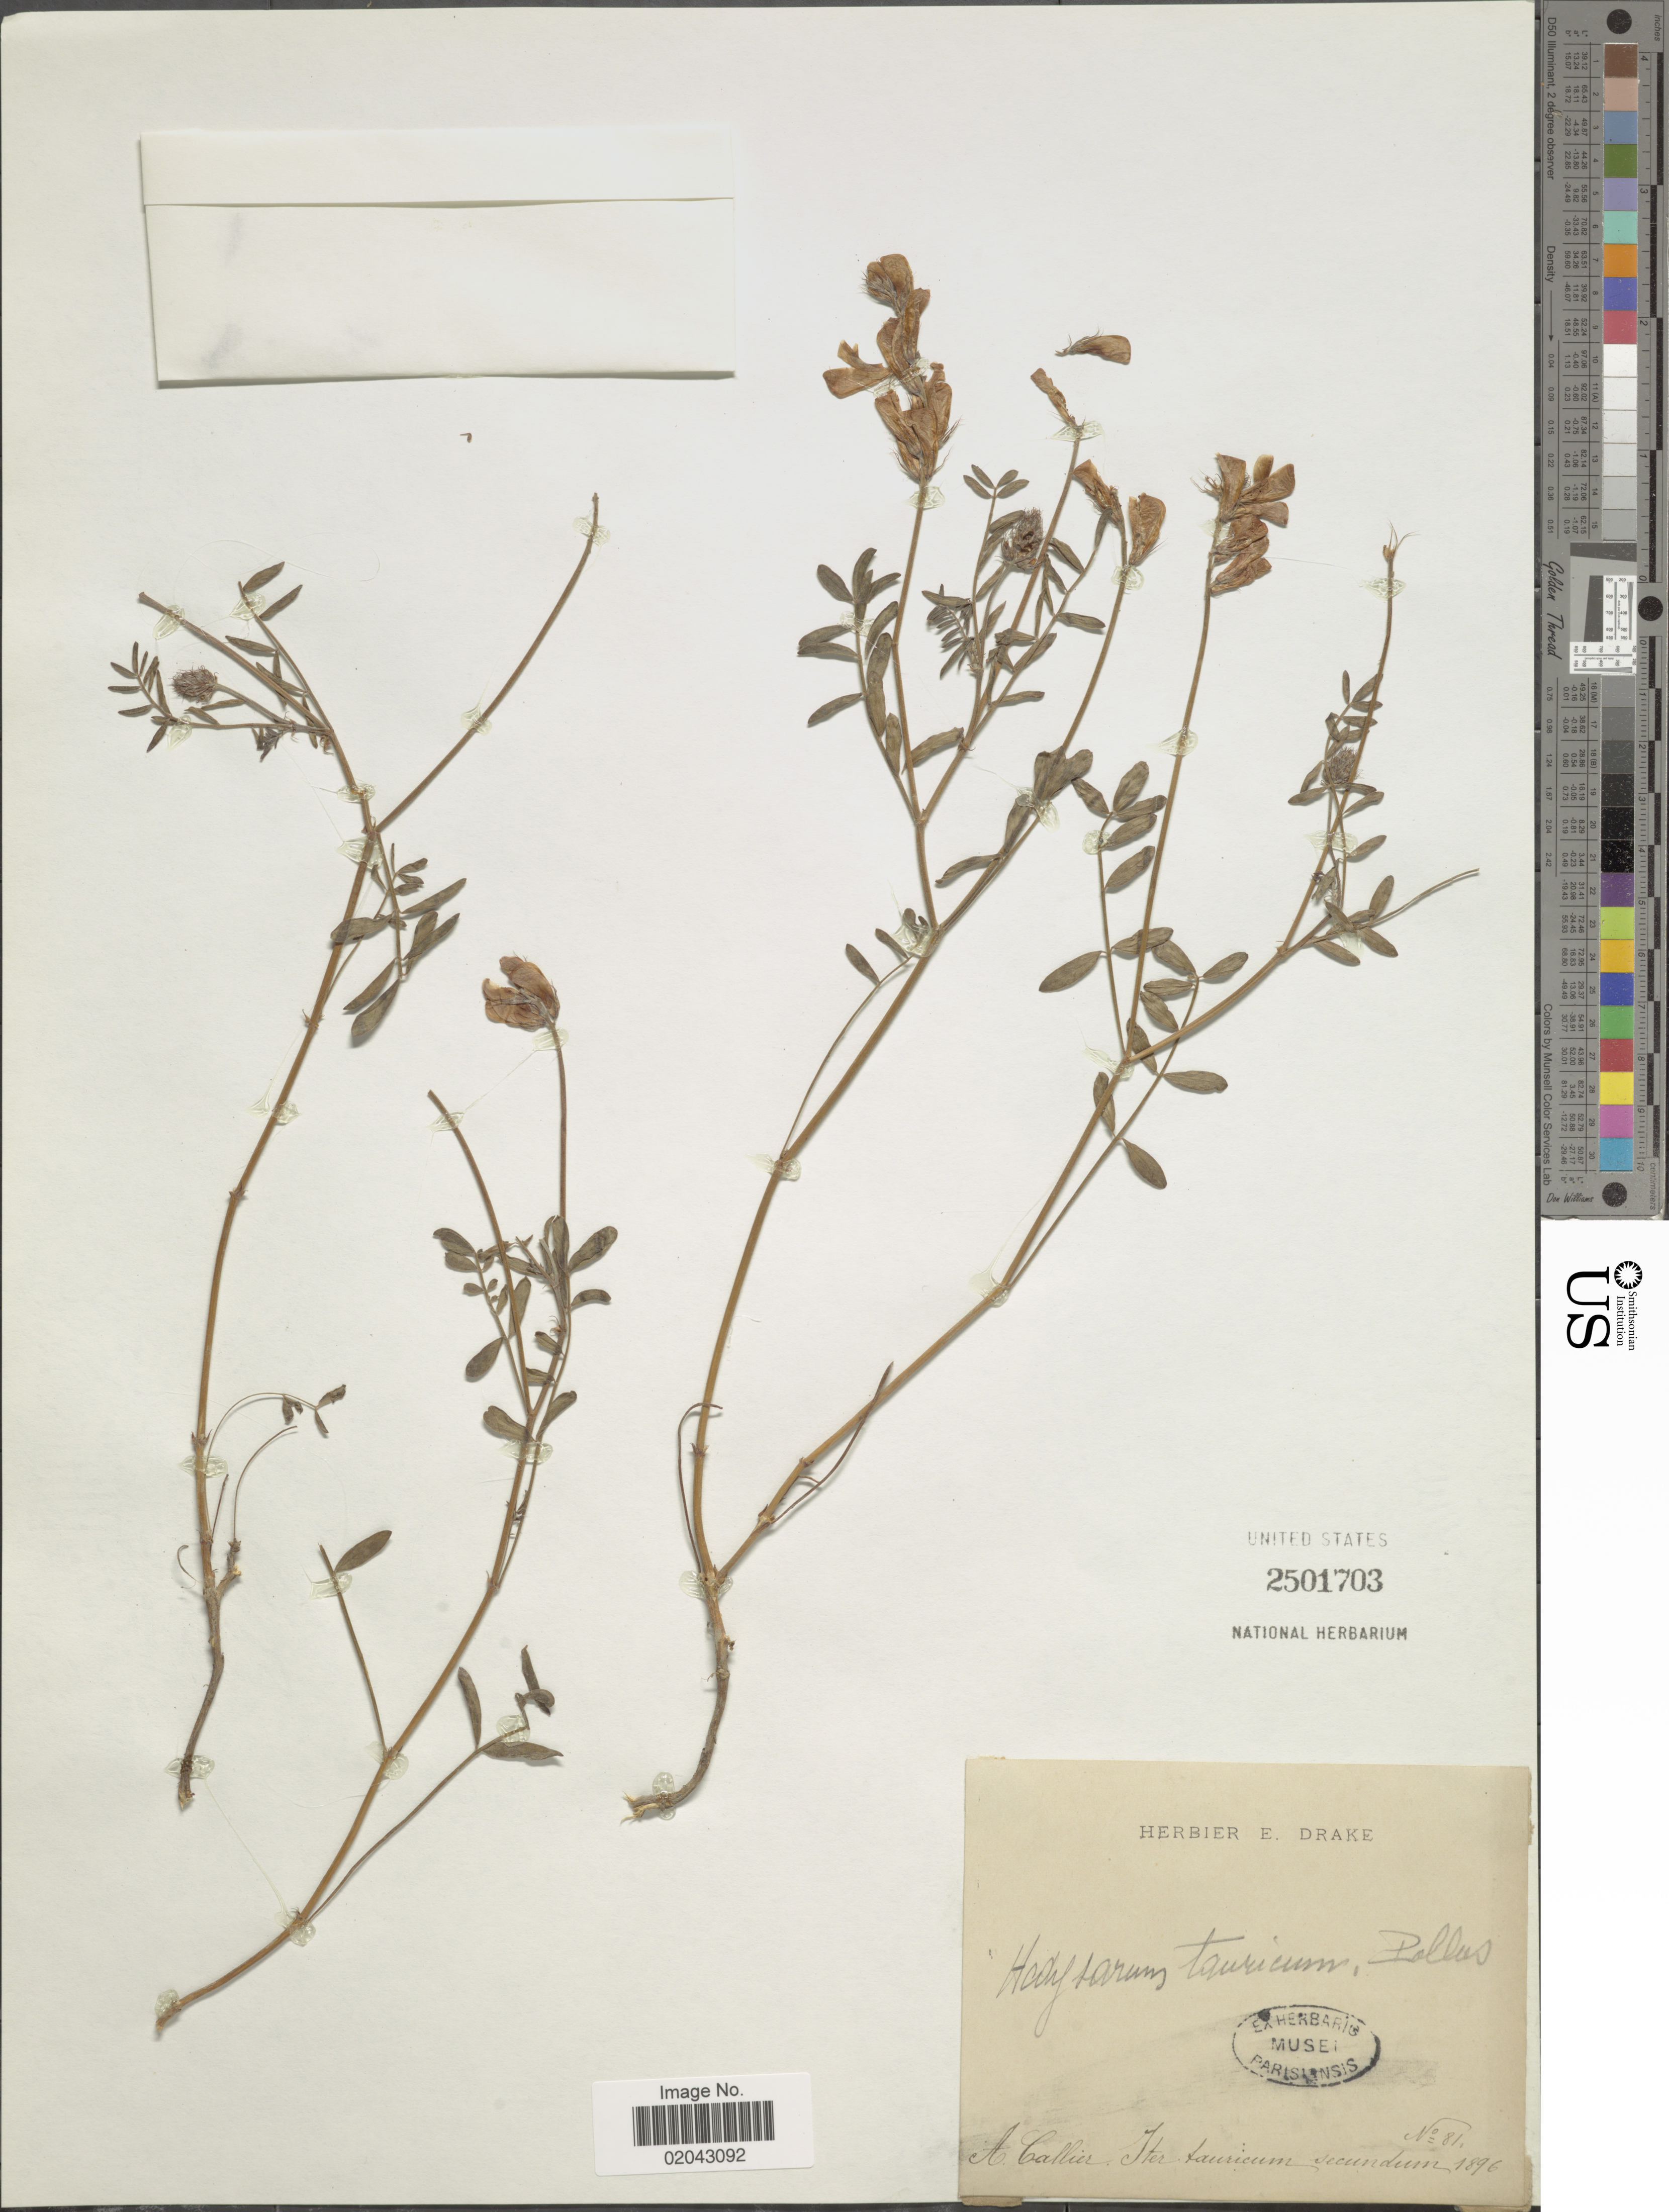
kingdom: Plantae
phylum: Tracheophyta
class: Magnoliopsida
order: Fabales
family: Fabaceae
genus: Hedysarum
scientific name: Hedysarum tauricum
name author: Pall. ex Willd.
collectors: A. Callier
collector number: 81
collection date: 1896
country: Ukraine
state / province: Crimea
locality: Inter tauricum secundum.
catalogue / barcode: US 2501703